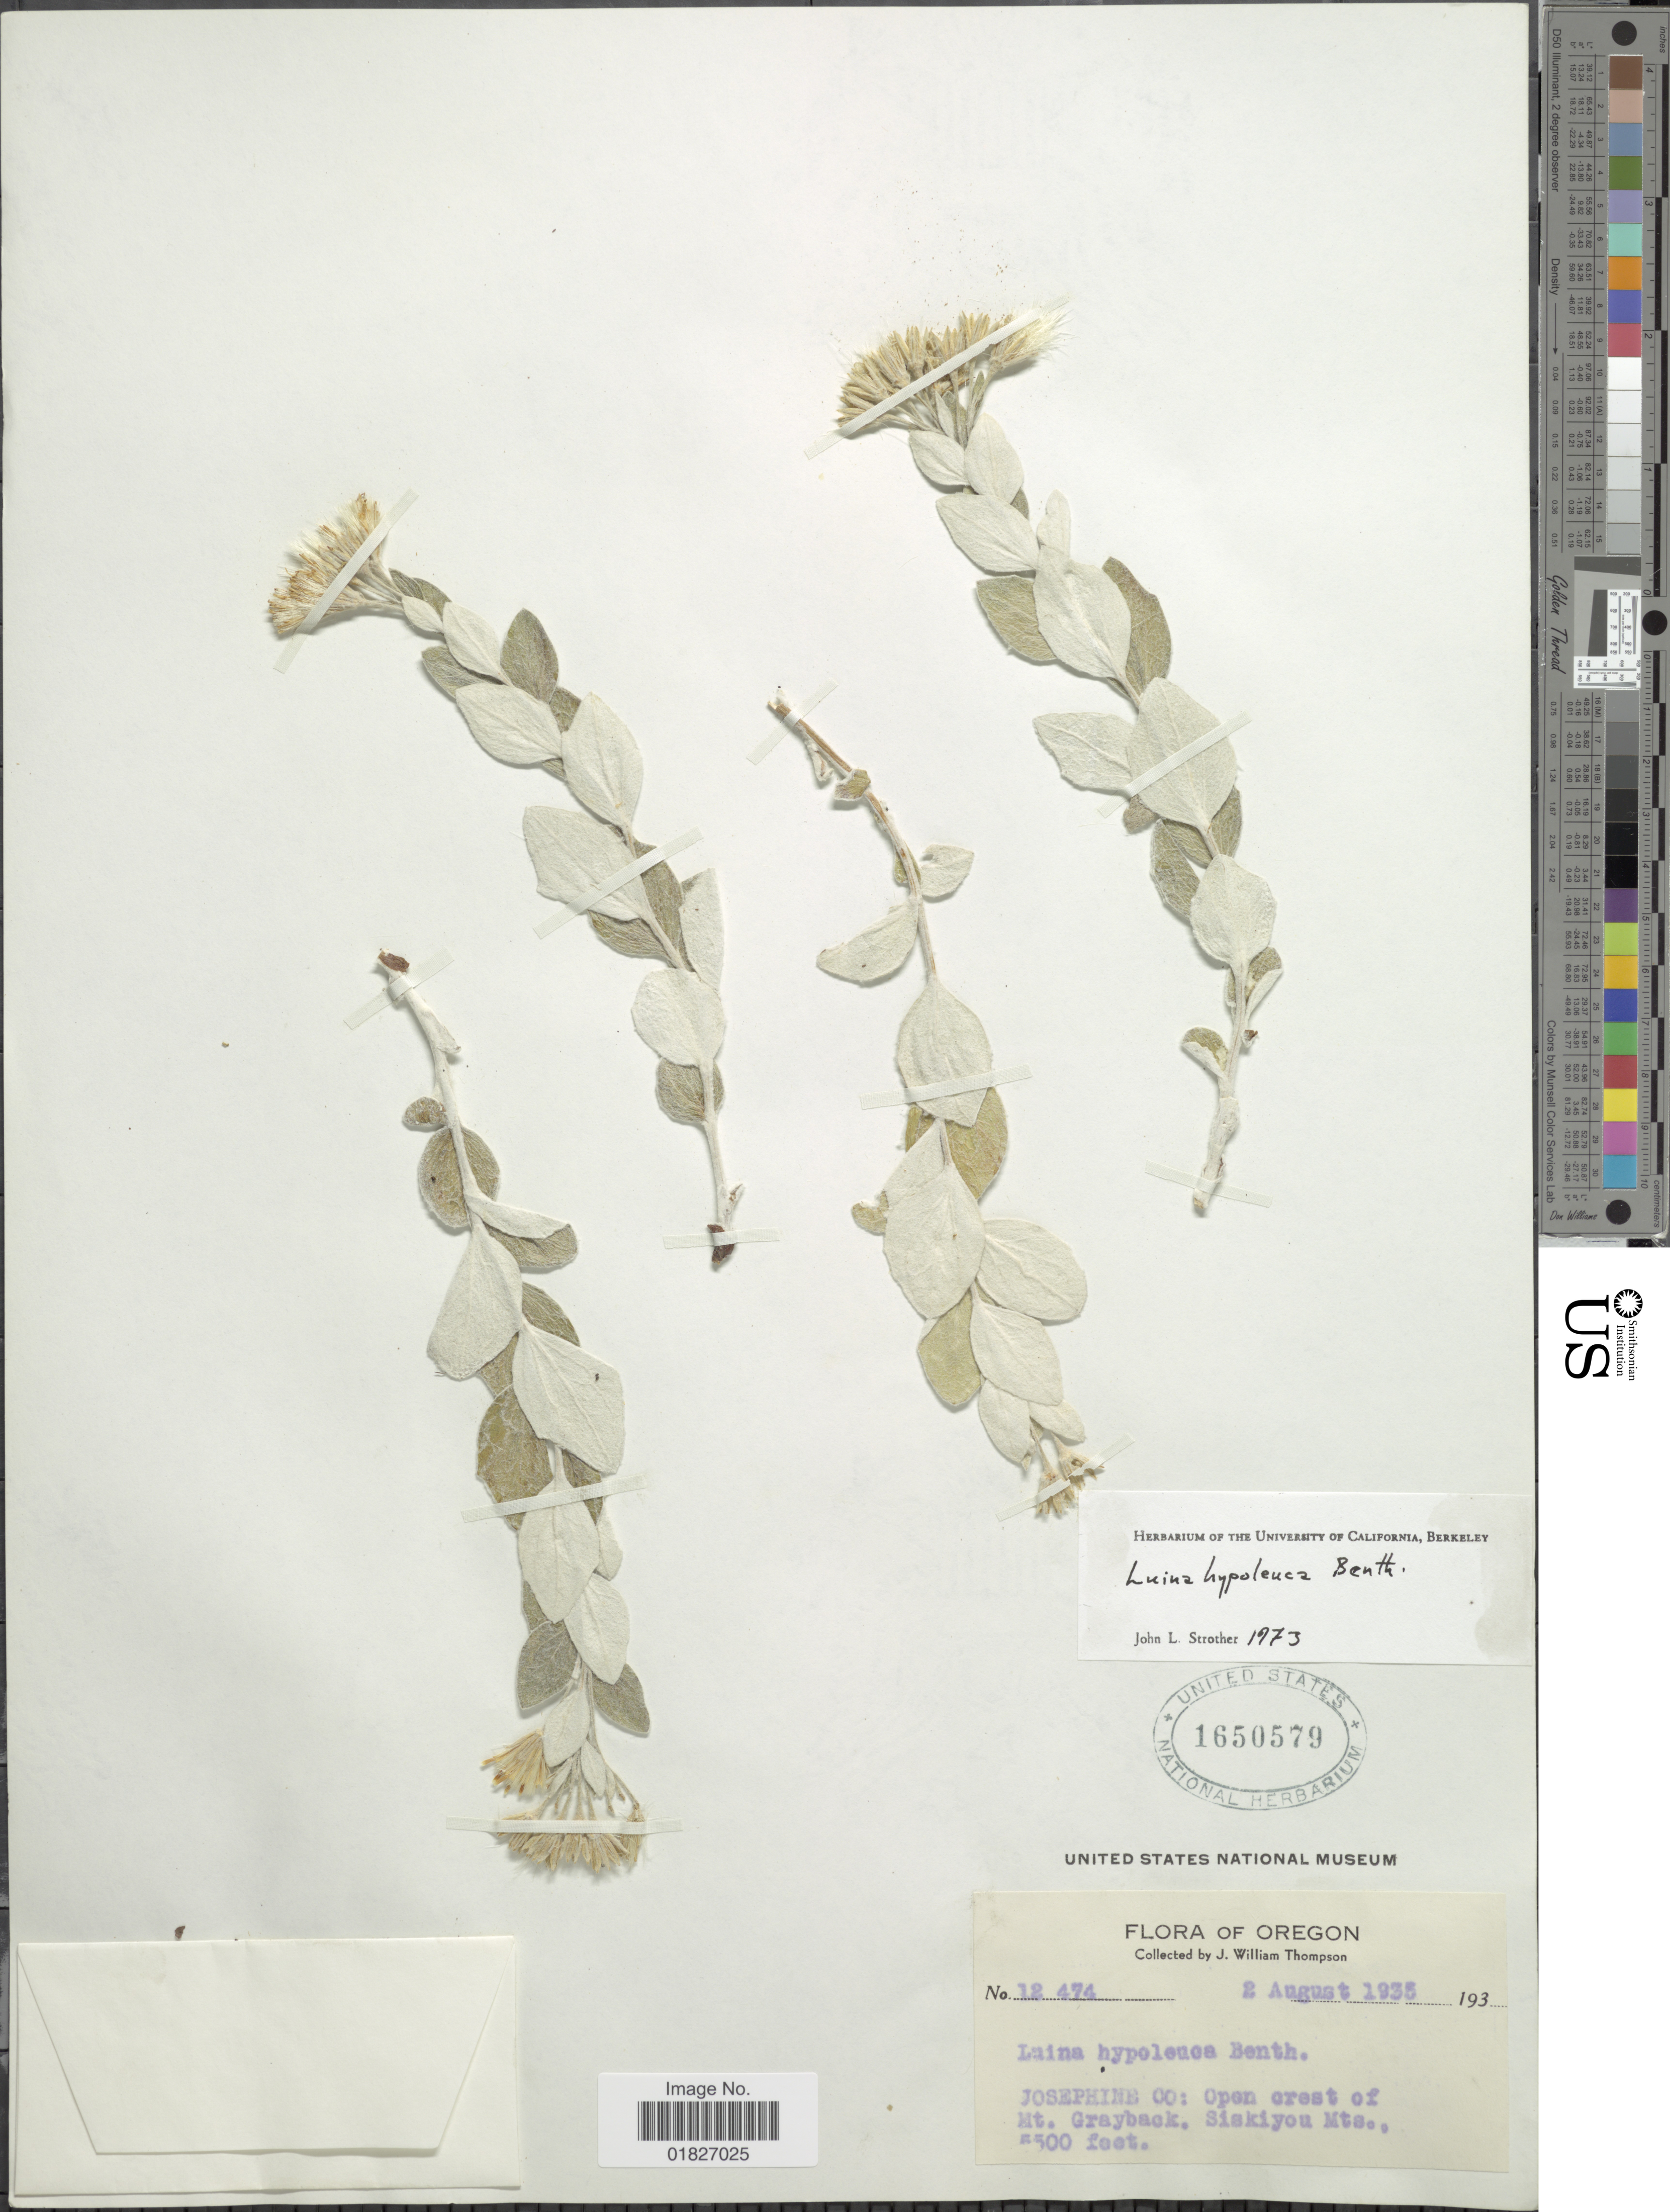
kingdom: Plantae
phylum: Tracheophyta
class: Magnoliopsida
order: Asterales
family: Asteraceae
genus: Luina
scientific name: Luina hypoleuca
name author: Benth.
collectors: J. W. Thompson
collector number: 12474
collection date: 1935-08-02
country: United States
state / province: Oregon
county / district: Josephine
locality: Josephine Co, open crest of Mt. Grayback, Siskiyou Mts.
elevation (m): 1676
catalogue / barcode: US 1650579